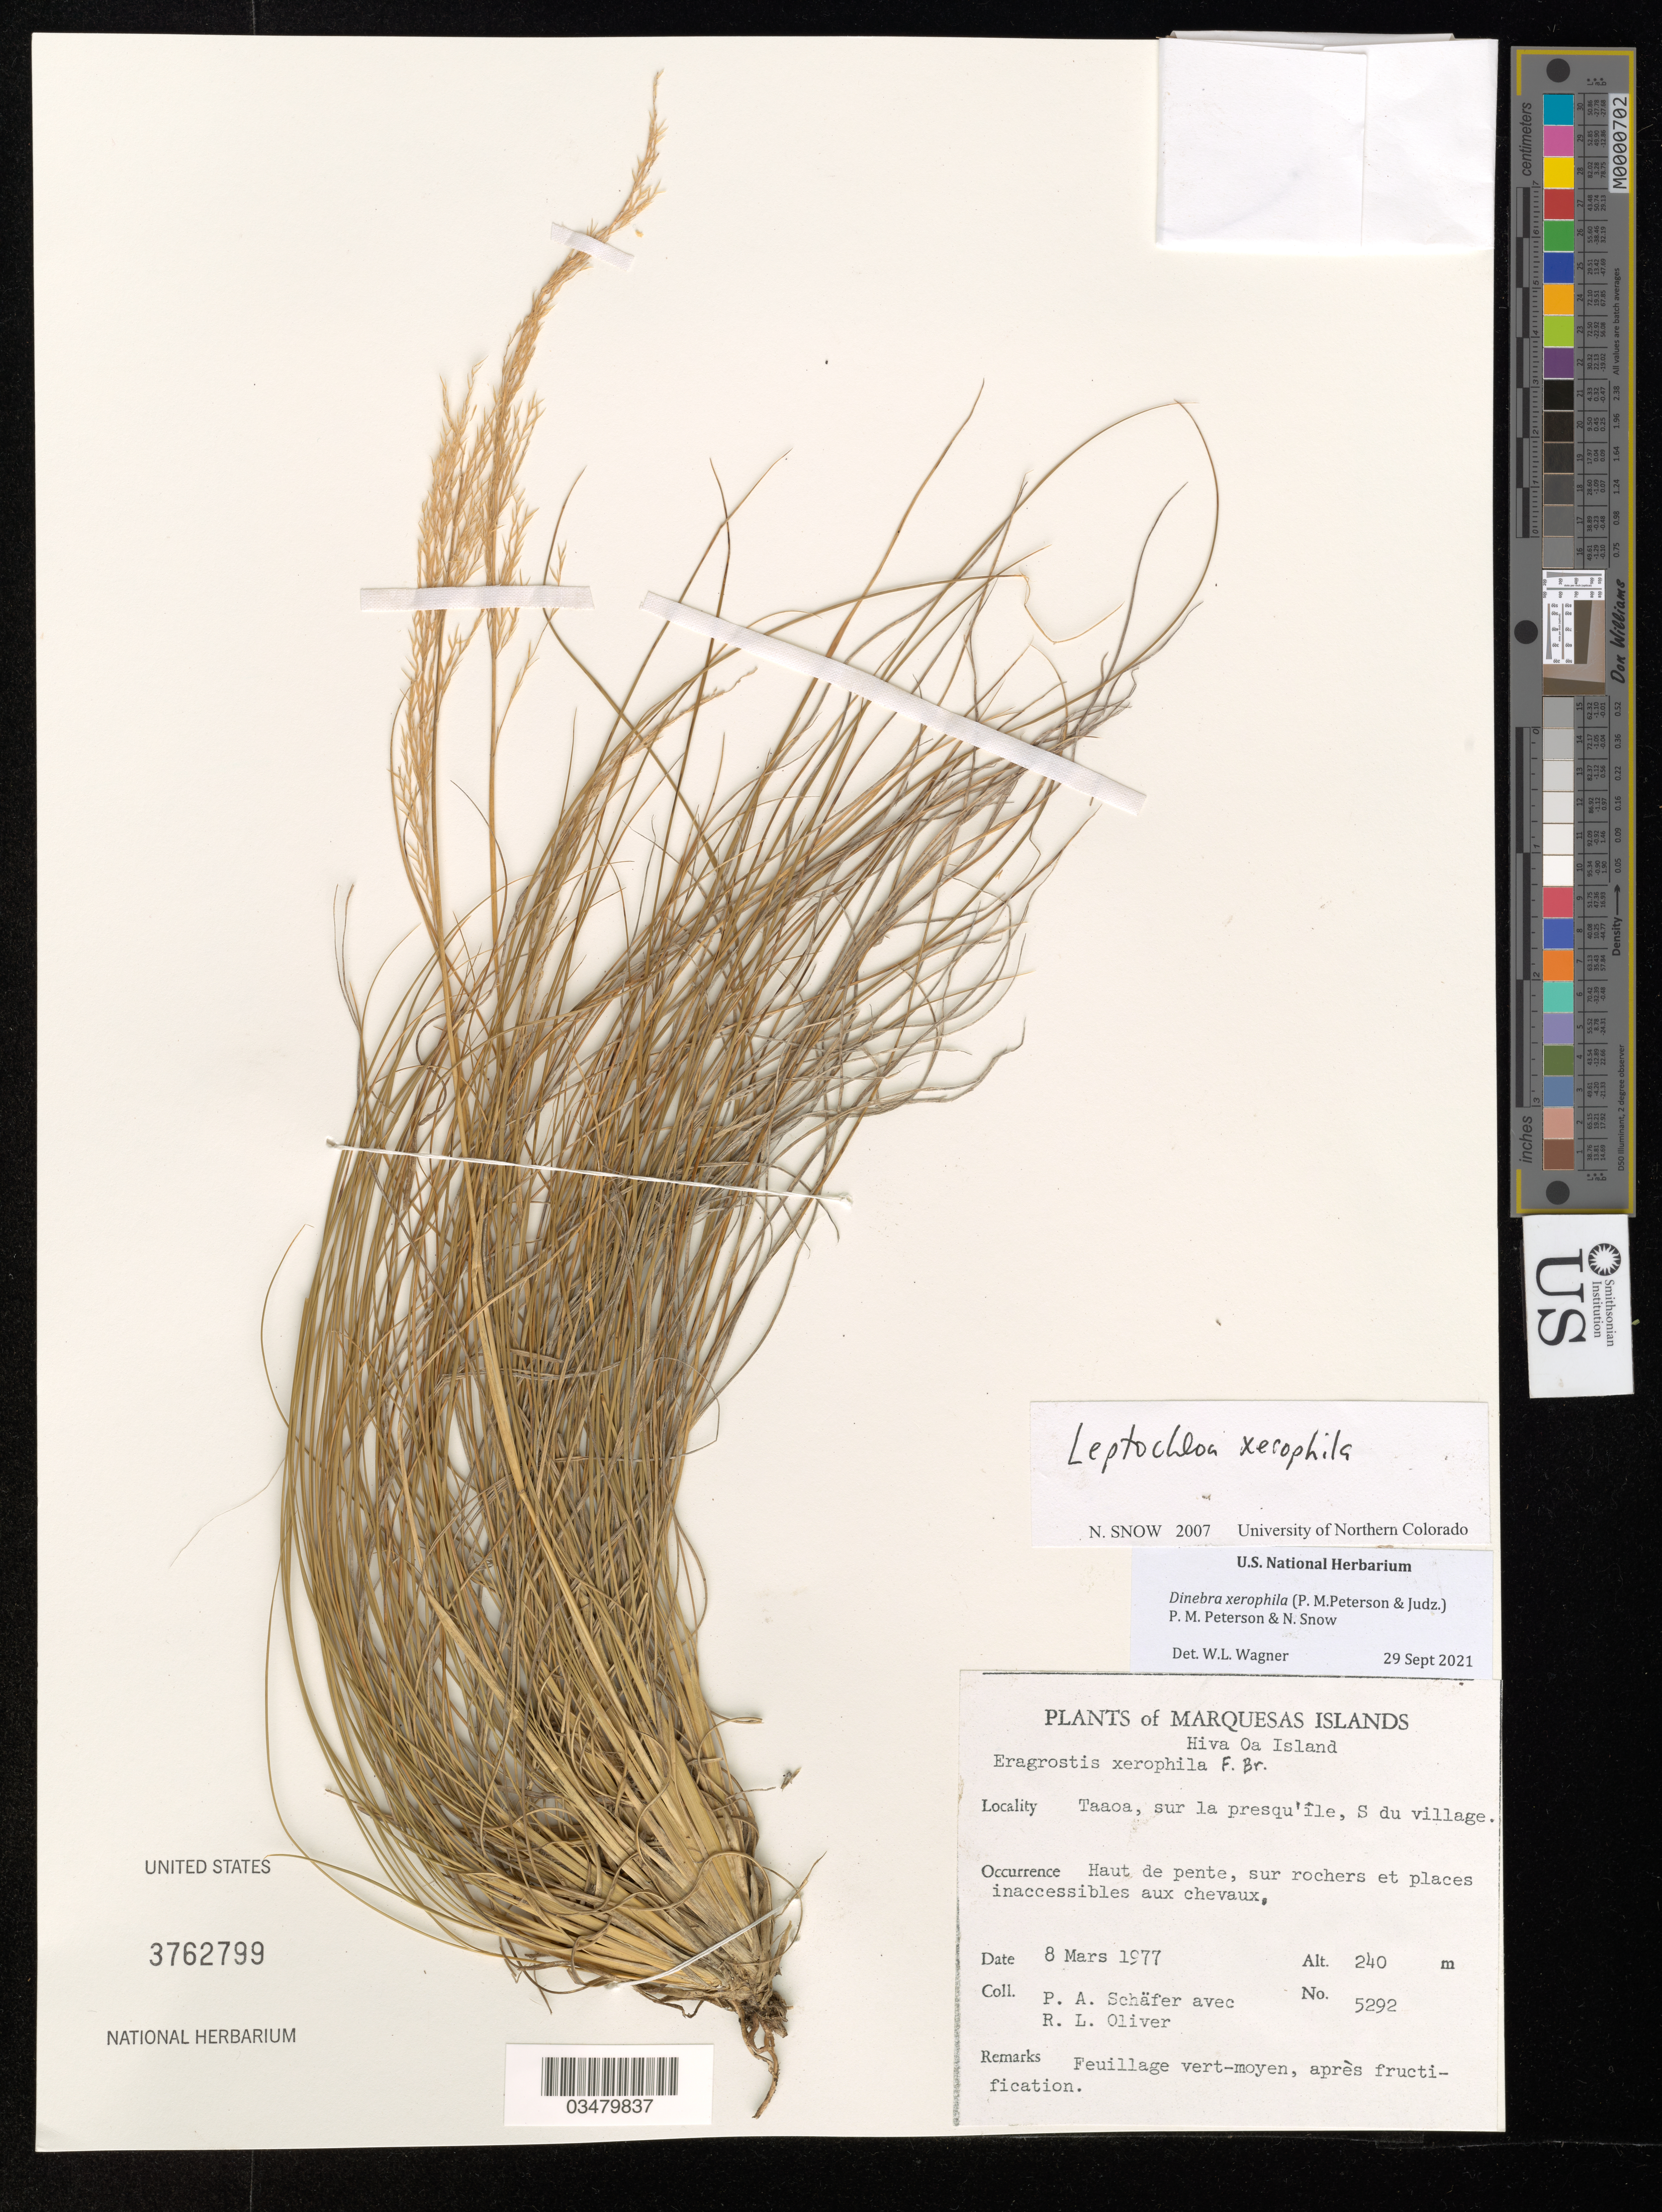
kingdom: Plantae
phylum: Tracheophyta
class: Liliopsida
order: Poales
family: Poaceae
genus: Dinebra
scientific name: Dinebra xerophila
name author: (P.M. Peterson & Judz.) P.M. Peterson & N. Snow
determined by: Wagner, W. L., (BOT), Smithsonian Institution - National Museum of Natural History (UNITED STATES)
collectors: P. A. Schäfer & R. L. Oliver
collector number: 5292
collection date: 1977-03-08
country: French Polynesia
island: Hiva Oa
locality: Taaoa, sur la presqi'êle, S du village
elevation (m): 240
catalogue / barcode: US 3762799